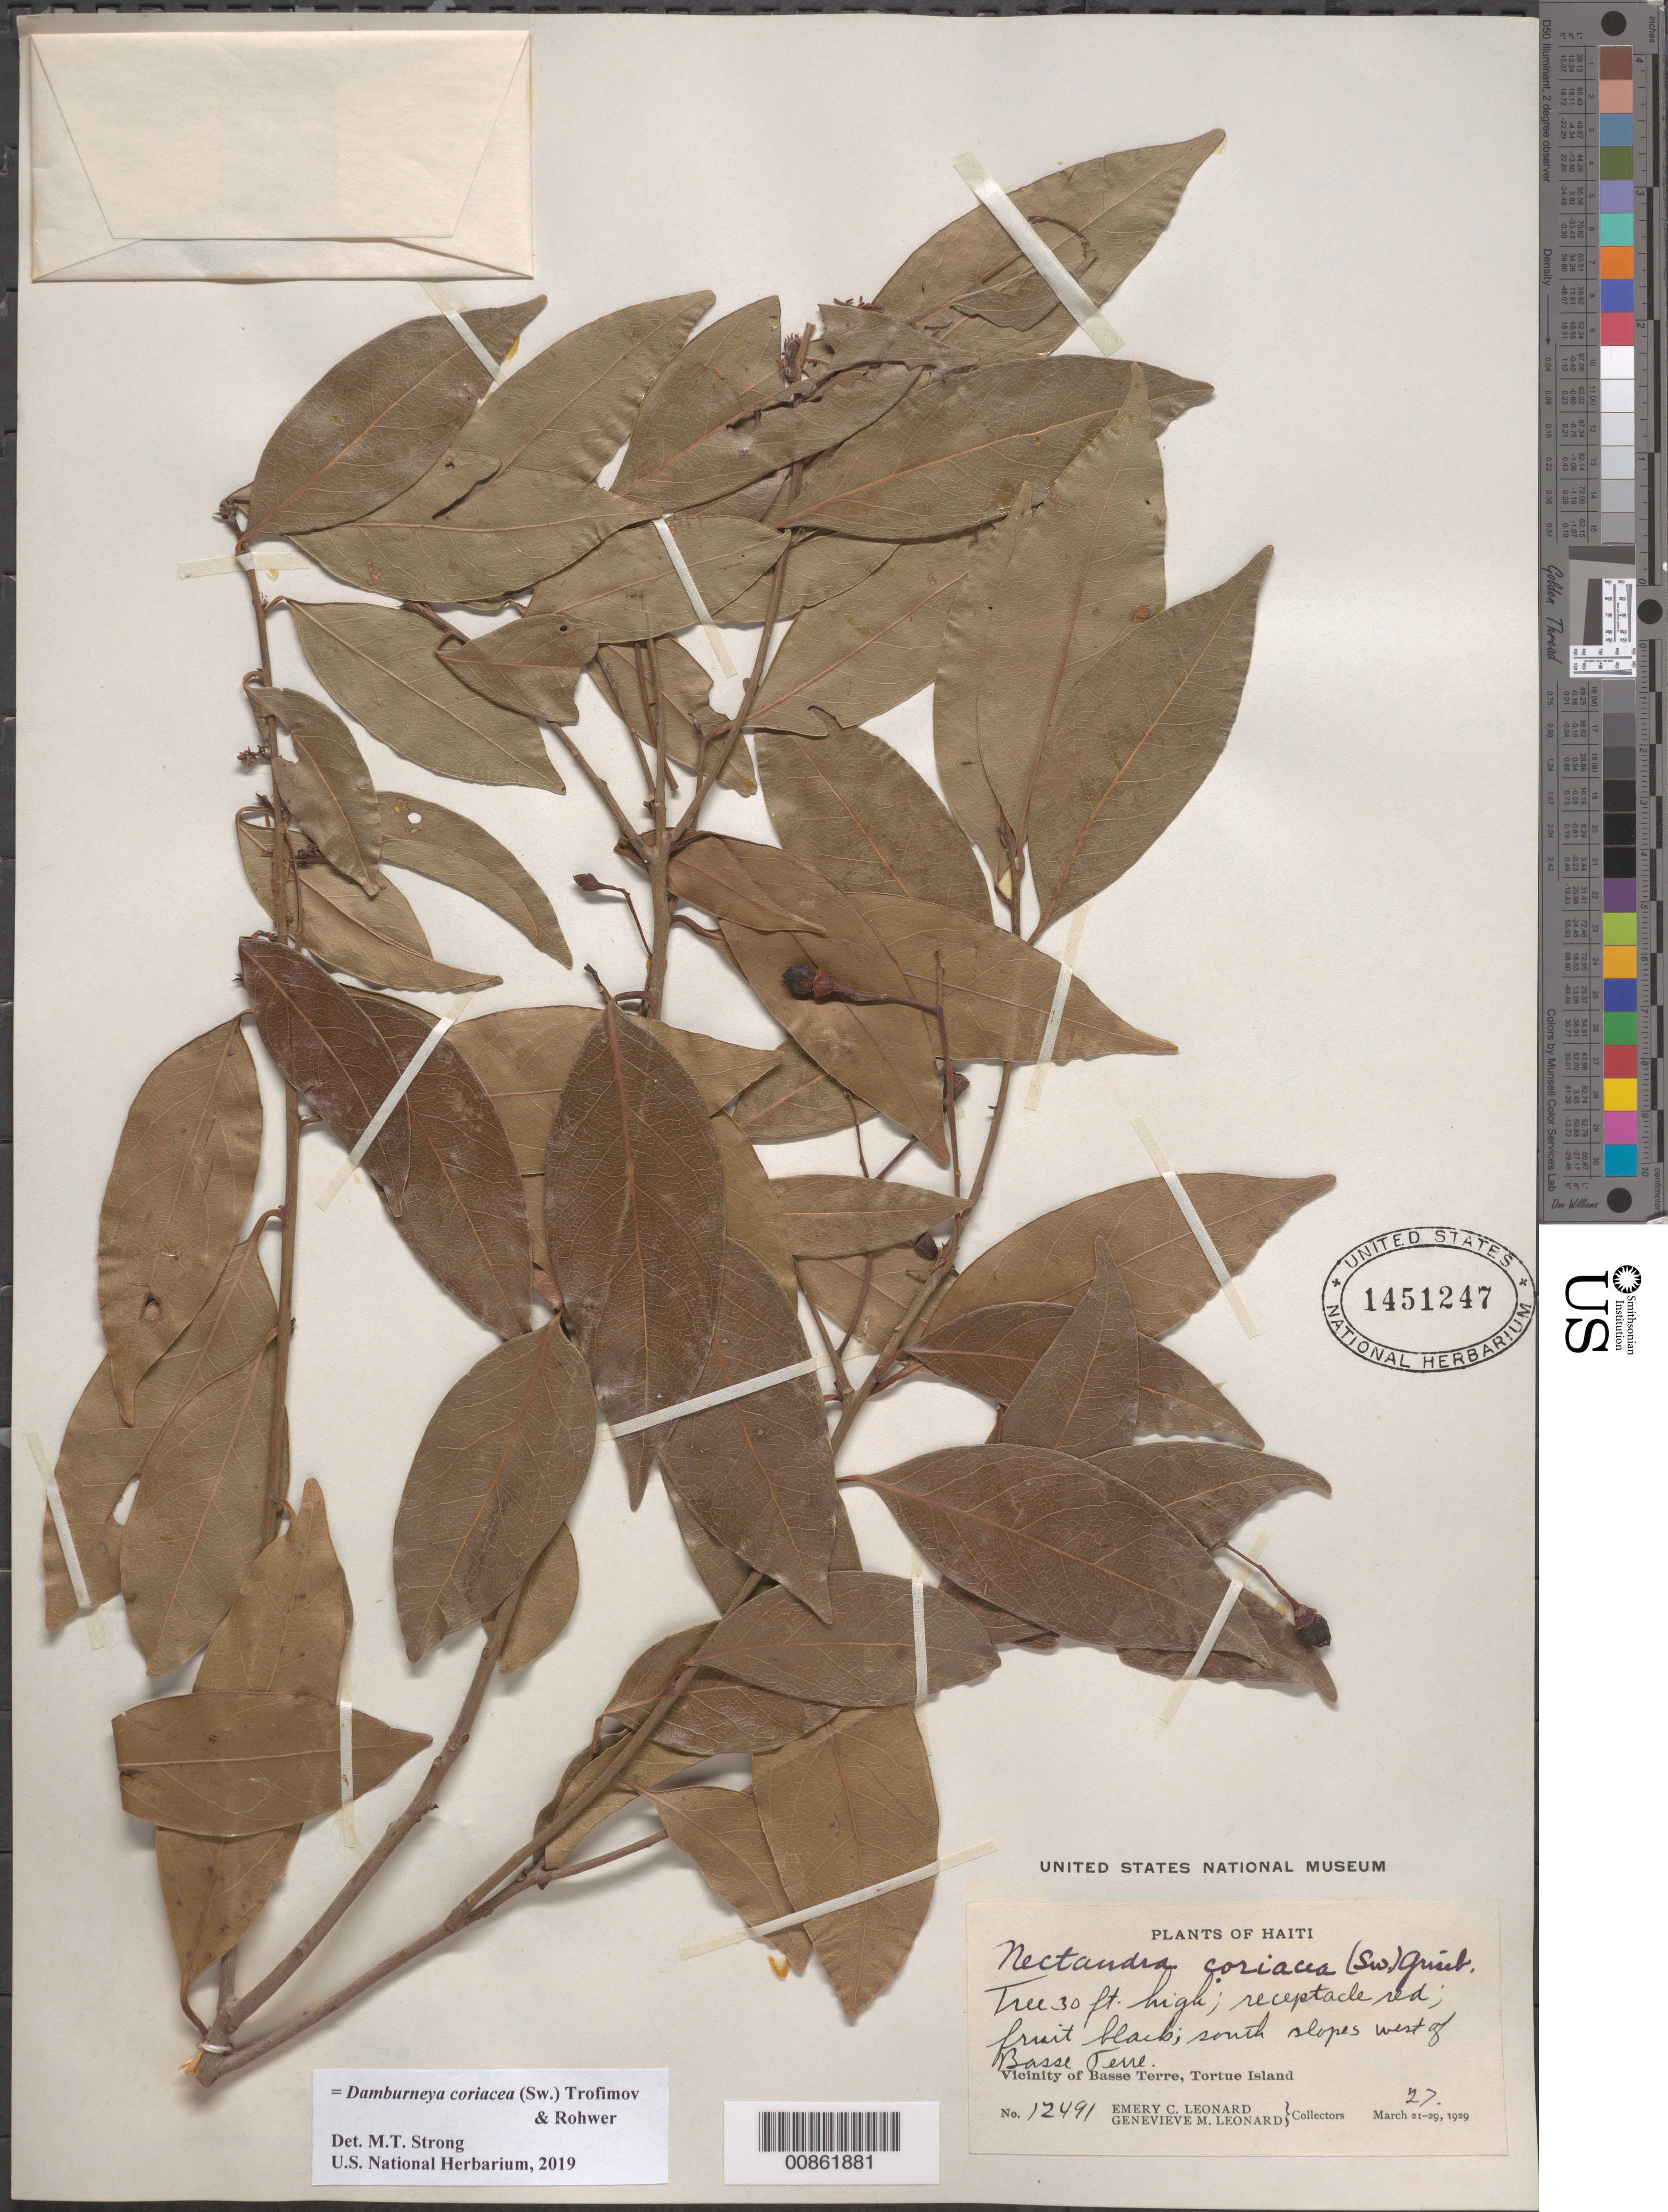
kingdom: Plantae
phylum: Tracheophyta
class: Magnoliopsida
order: Laurales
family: Lauraceae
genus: Damburneya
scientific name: Damburneya coriacea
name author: (Sw.) Trofimov & Rohwer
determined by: Strong, M. T., (US), Smithsonian Institution - National Museum of Natural History (UNITED STATES)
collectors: E. C. Leonard & G. M. Leonard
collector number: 12491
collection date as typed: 27 Mar 1929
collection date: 1929-03-27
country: Haiti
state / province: Nord-Óuest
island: Île de la Tortue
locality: Vicinity of Basse Terre, Tortue Island. South slopes west of Basse Terre.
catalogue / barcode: US 1451247